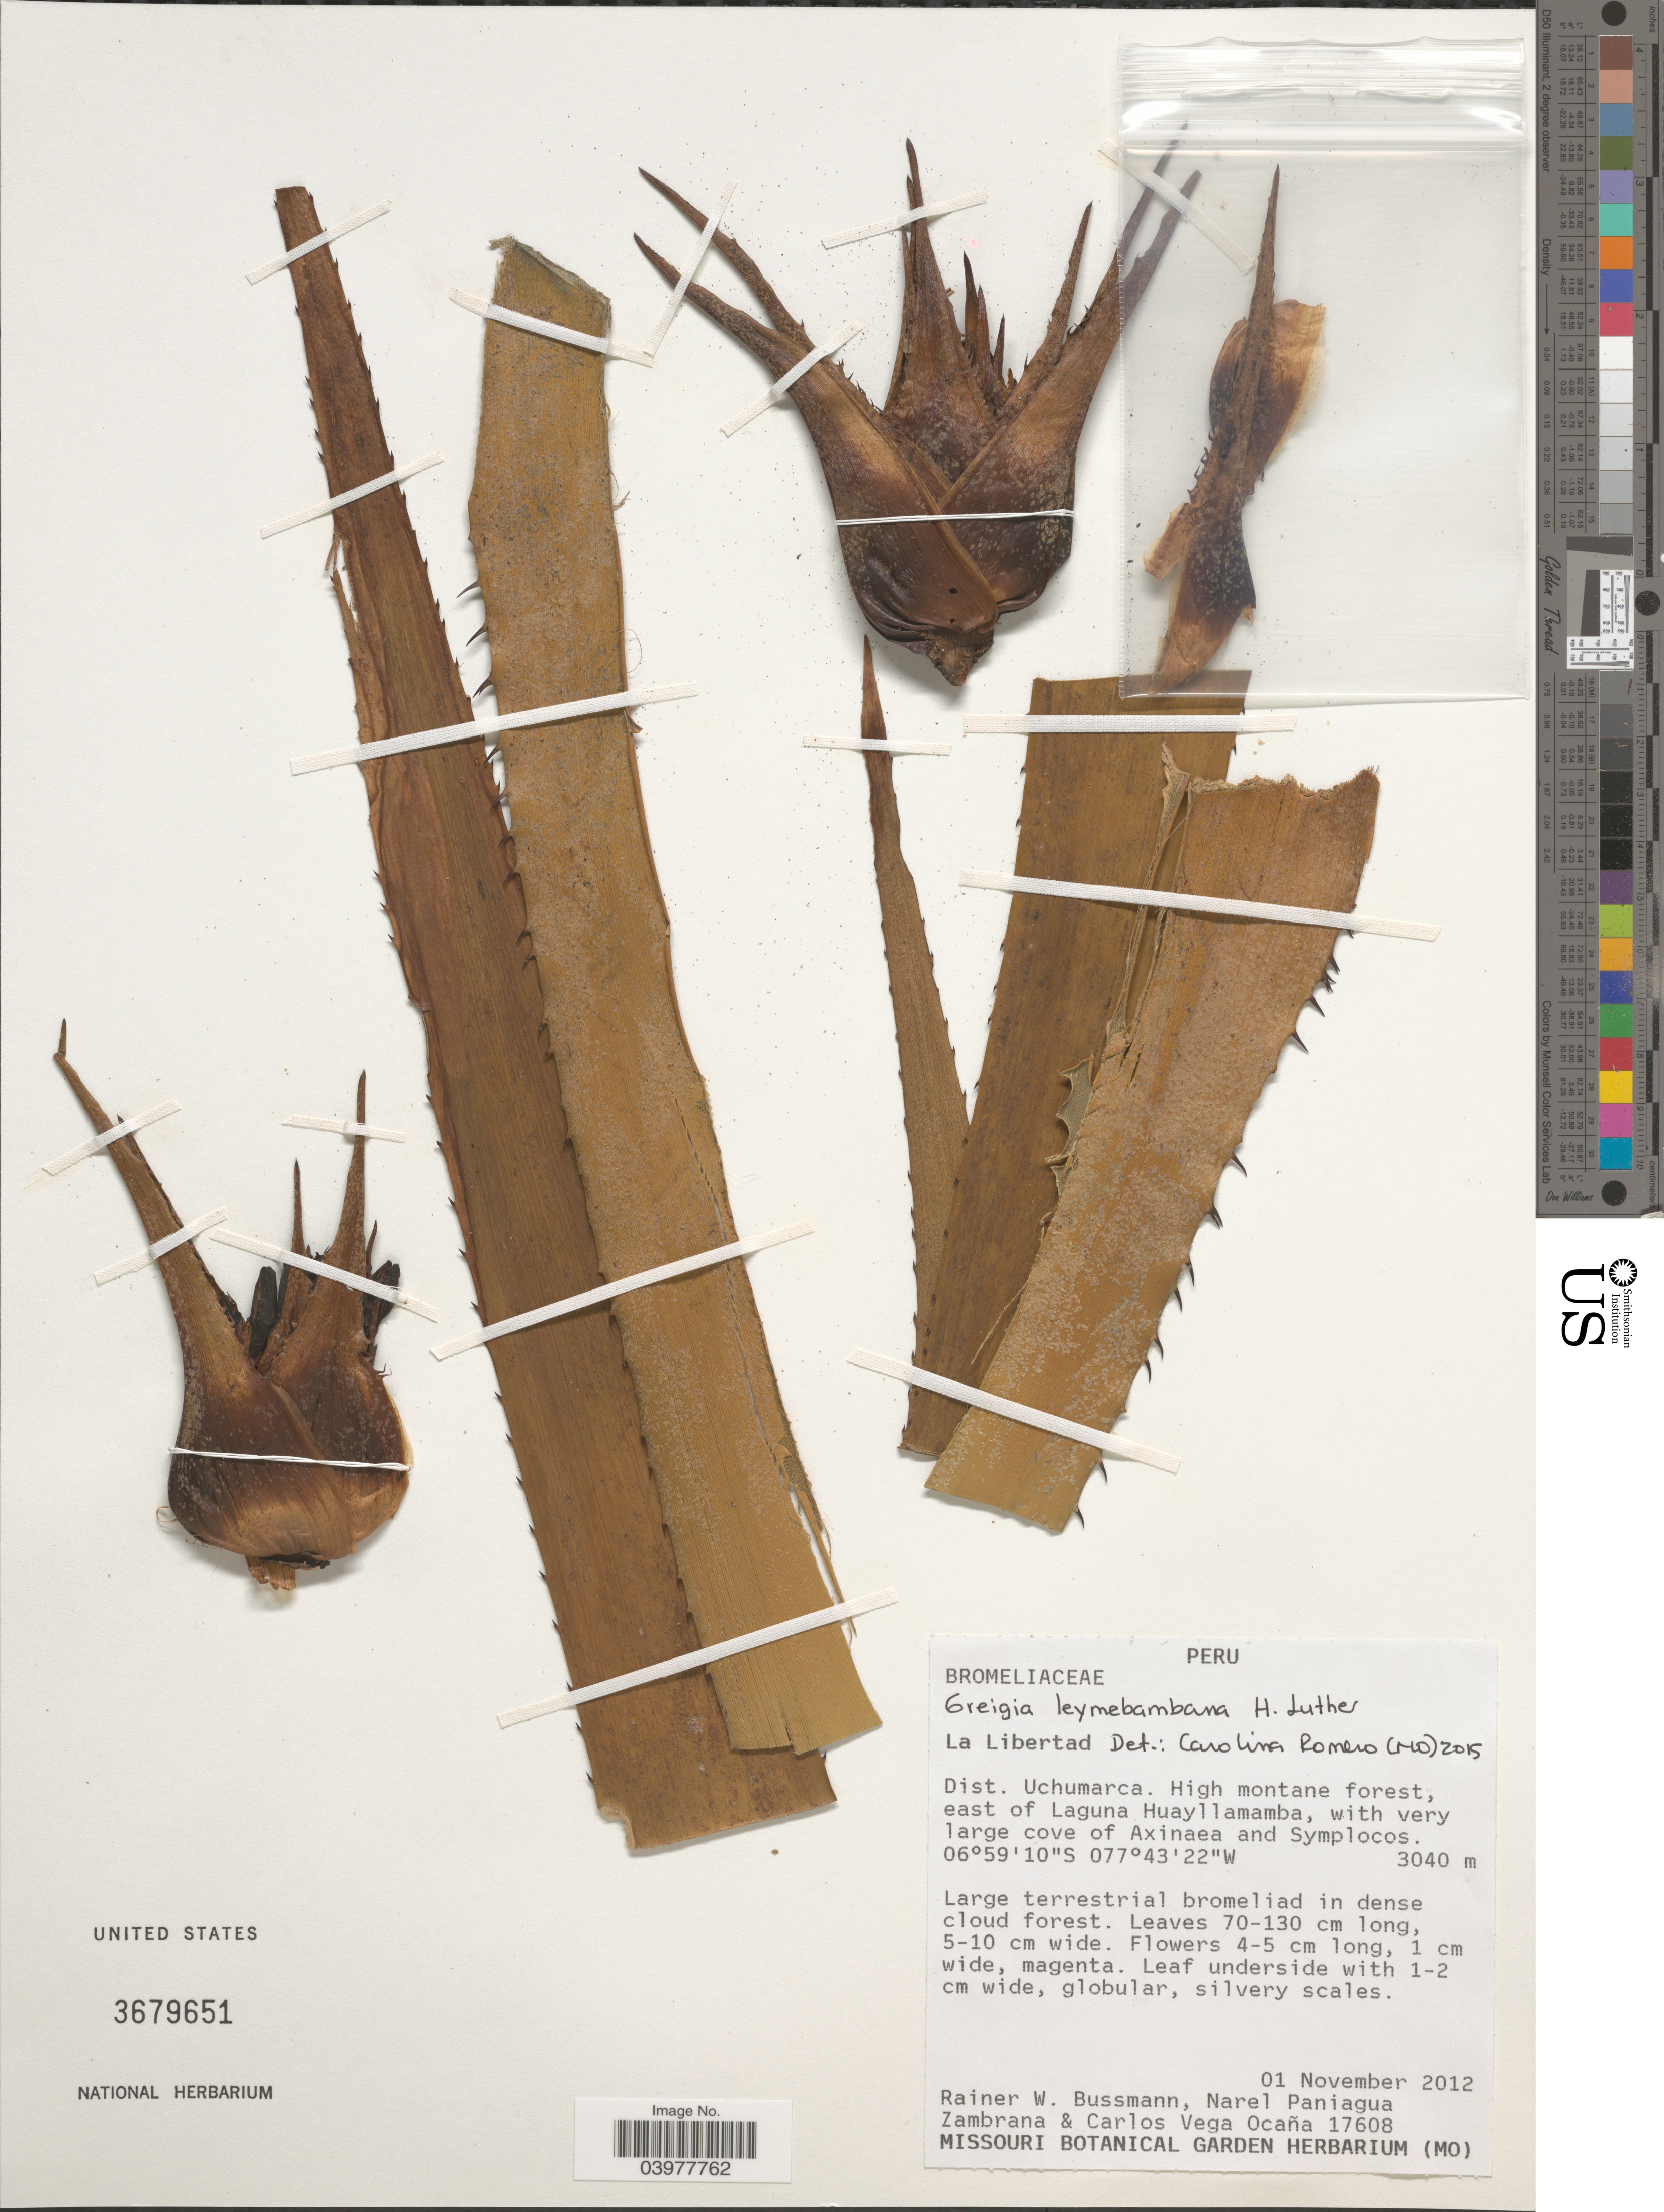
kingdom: Plantae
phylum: Tracheophyta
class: Liliopsida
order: Poales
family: Bromeliaceae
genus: Greigia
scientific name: Greigia leymebambana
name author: H. Luther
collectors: R. W. Bussmann, N. Zambrana & C. Vega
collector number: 17608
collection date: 2012-11-01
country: Peru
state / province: La Libertad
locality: Dist. Uchumarca. High montane forest, east of Laguna Huayllamamba.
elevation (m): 3040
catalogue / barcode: US 3679651